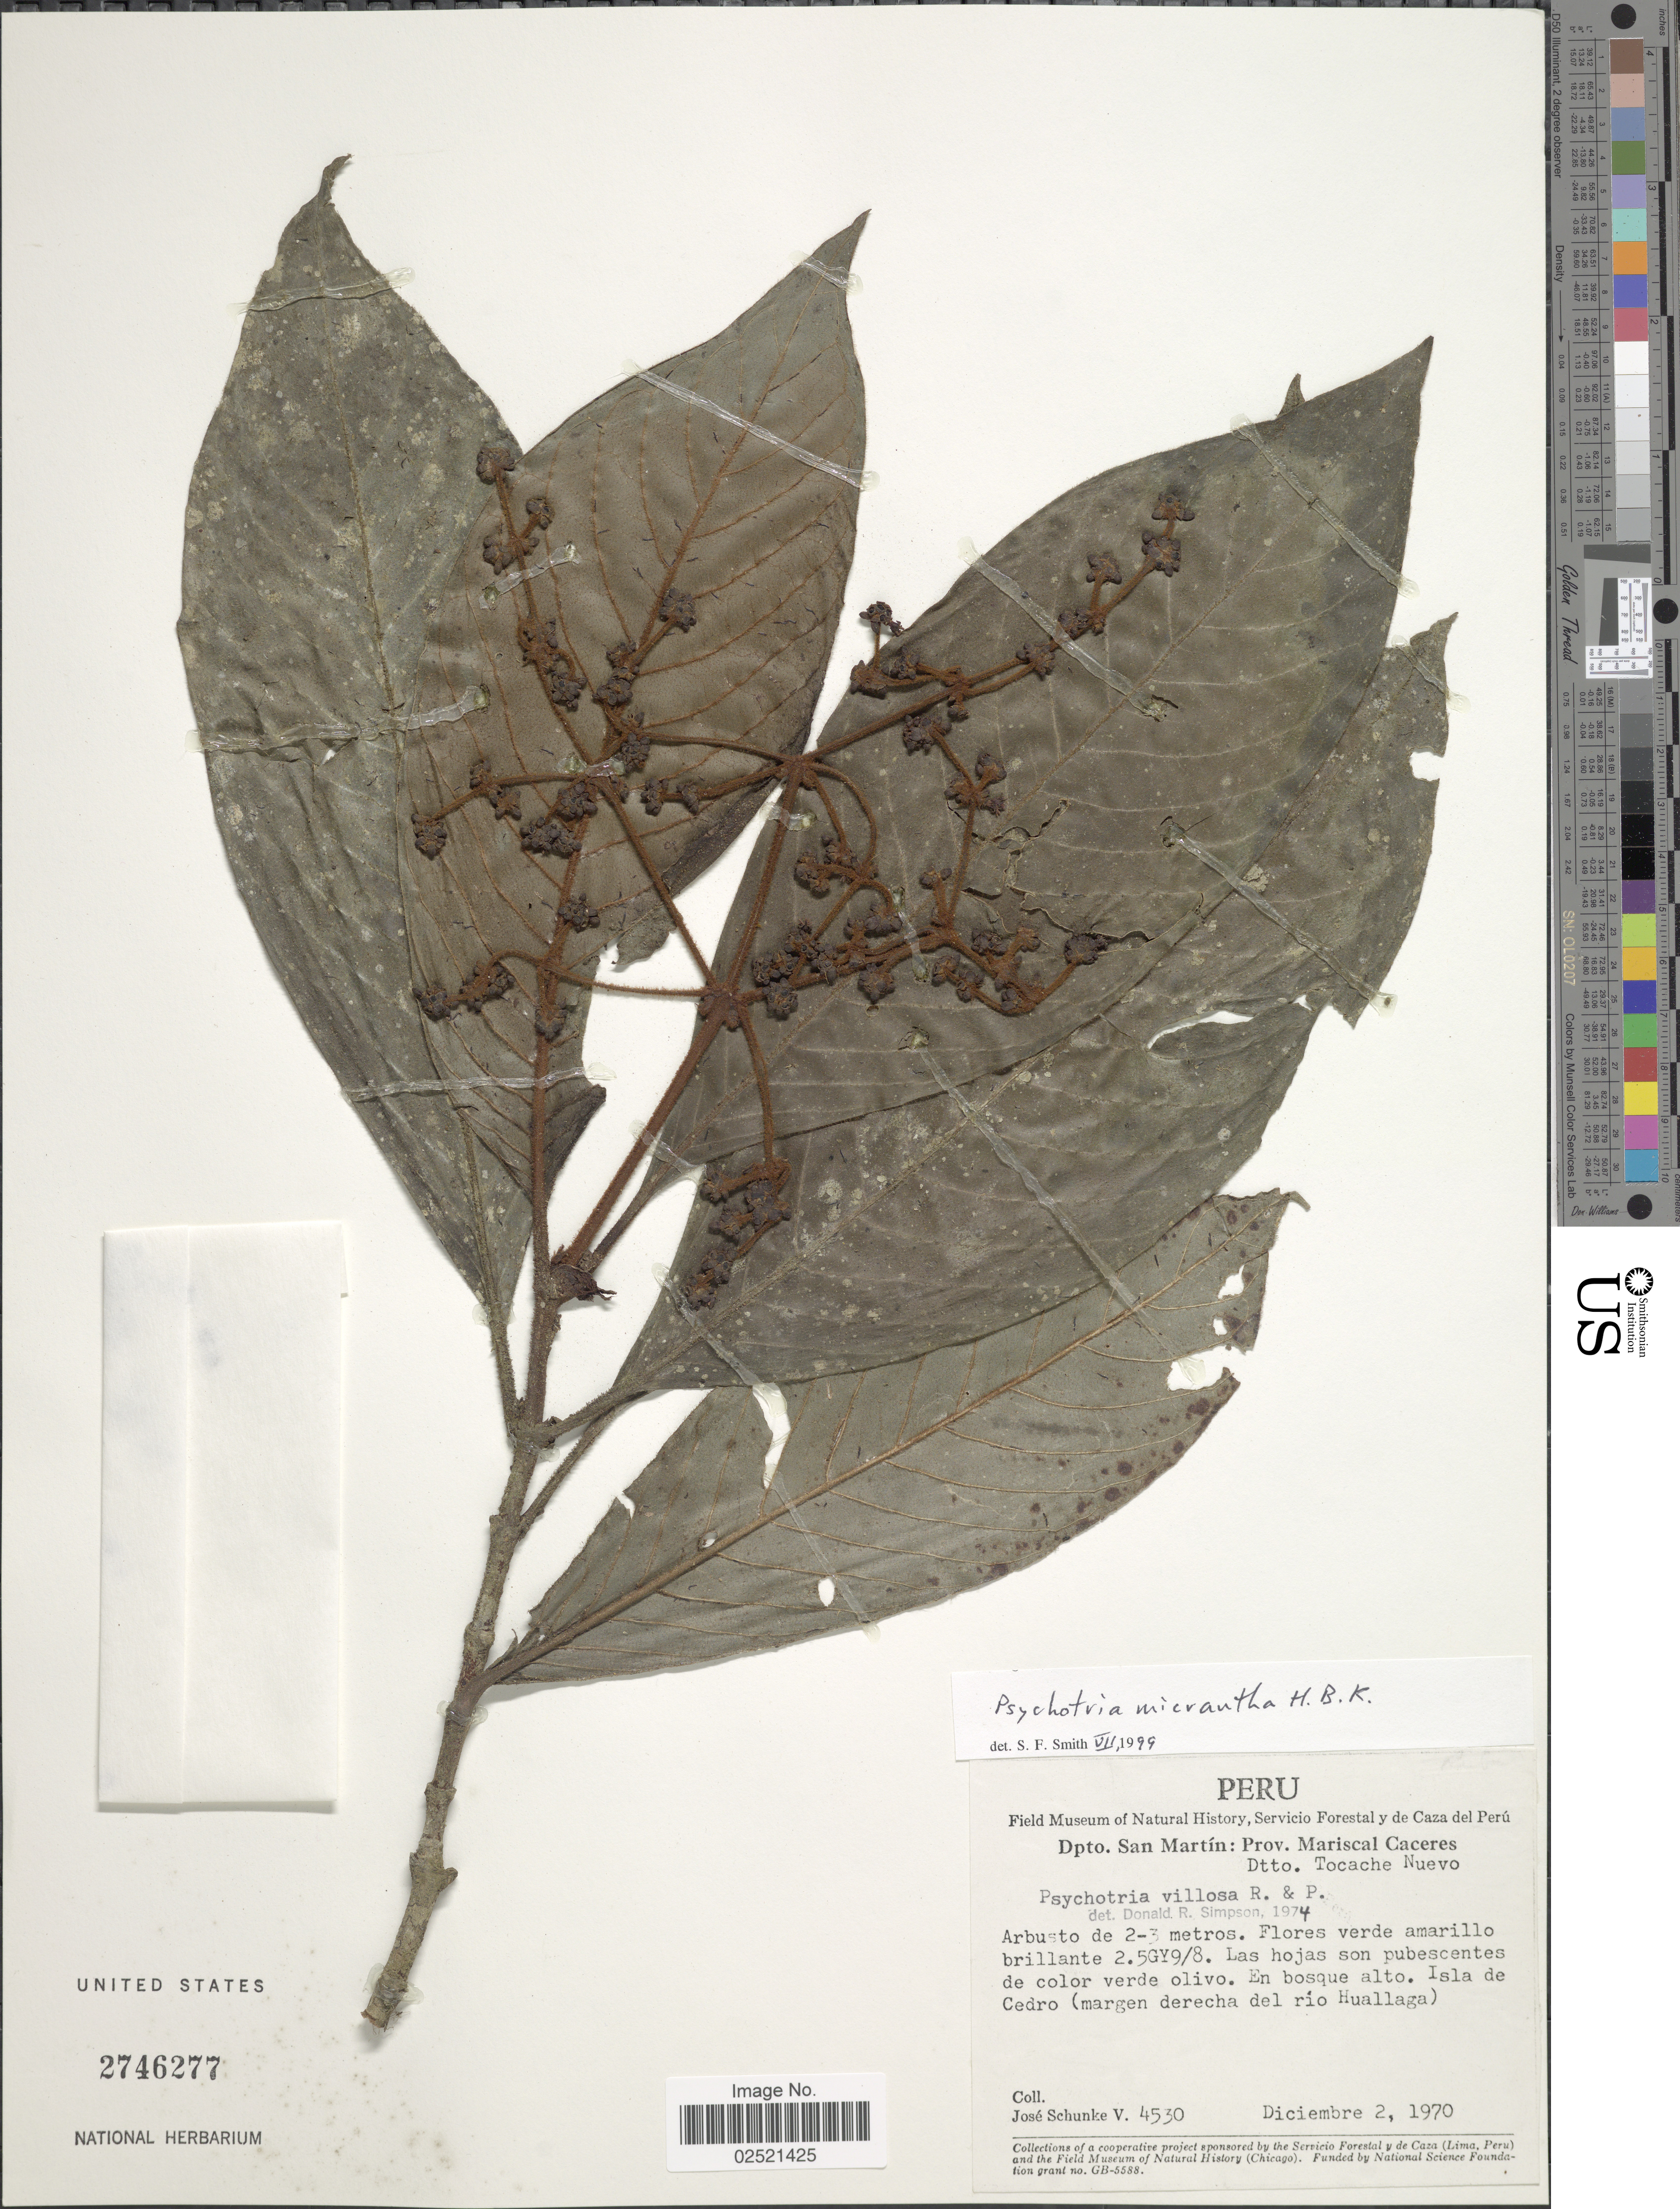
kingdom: Plantae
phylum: Tracheophyta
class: Magnoliopsida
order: Gentianales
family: Rubiaceae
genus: Psychotria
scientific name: Psychotria micrantha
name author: Kunth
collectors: J. Schunke Vigo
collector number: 4530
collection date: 1970-12-02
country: Peru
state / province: San Martín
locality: Prov. Mariscal Caceres, Dtto. Tocache Nuevo, Isla de Cedro (margen derecha del rio Huallaga).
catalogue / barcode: US 2746277